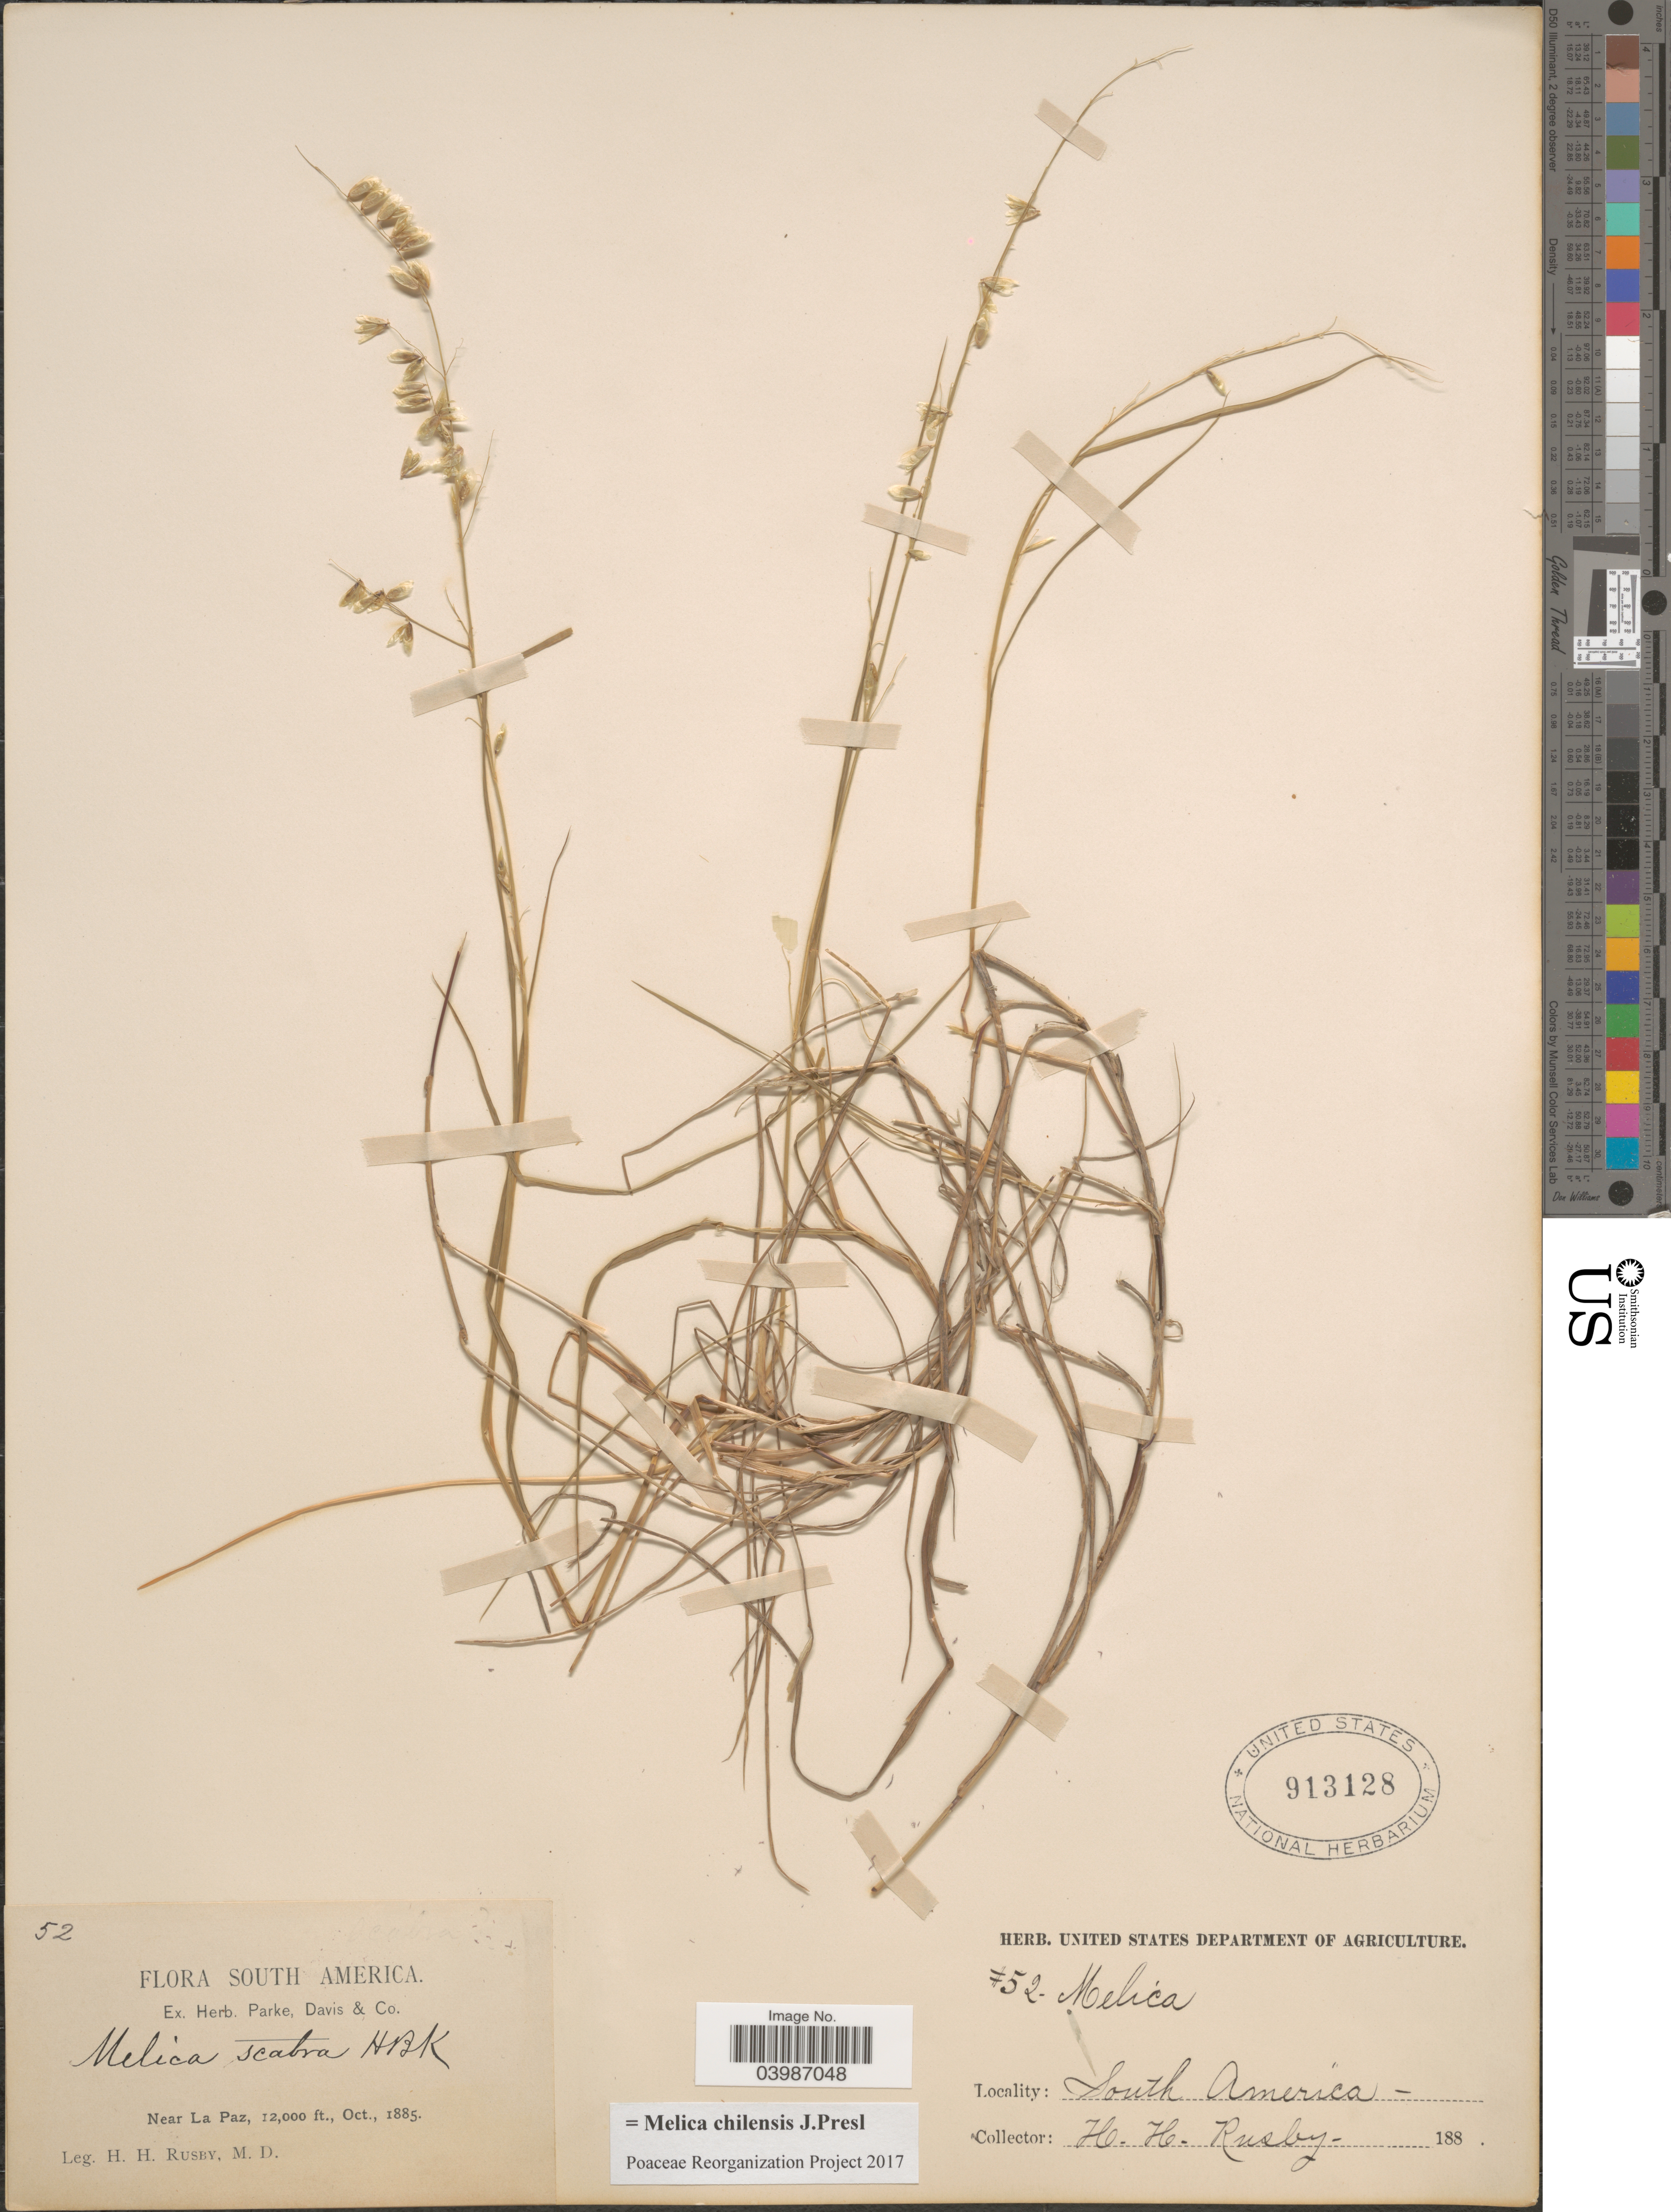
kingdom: Plantae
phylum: Tracheophyta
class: Liliopsida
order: Poales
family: Poaceae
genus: Melica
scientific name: Melica chilensis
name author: J. Presl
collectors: H. H. Rusby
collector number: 52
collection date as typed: Oct., 1885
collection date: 1885-10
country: Bolivia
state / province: La Paz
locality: Near La Paz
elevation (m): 3658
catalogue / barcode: US 913128